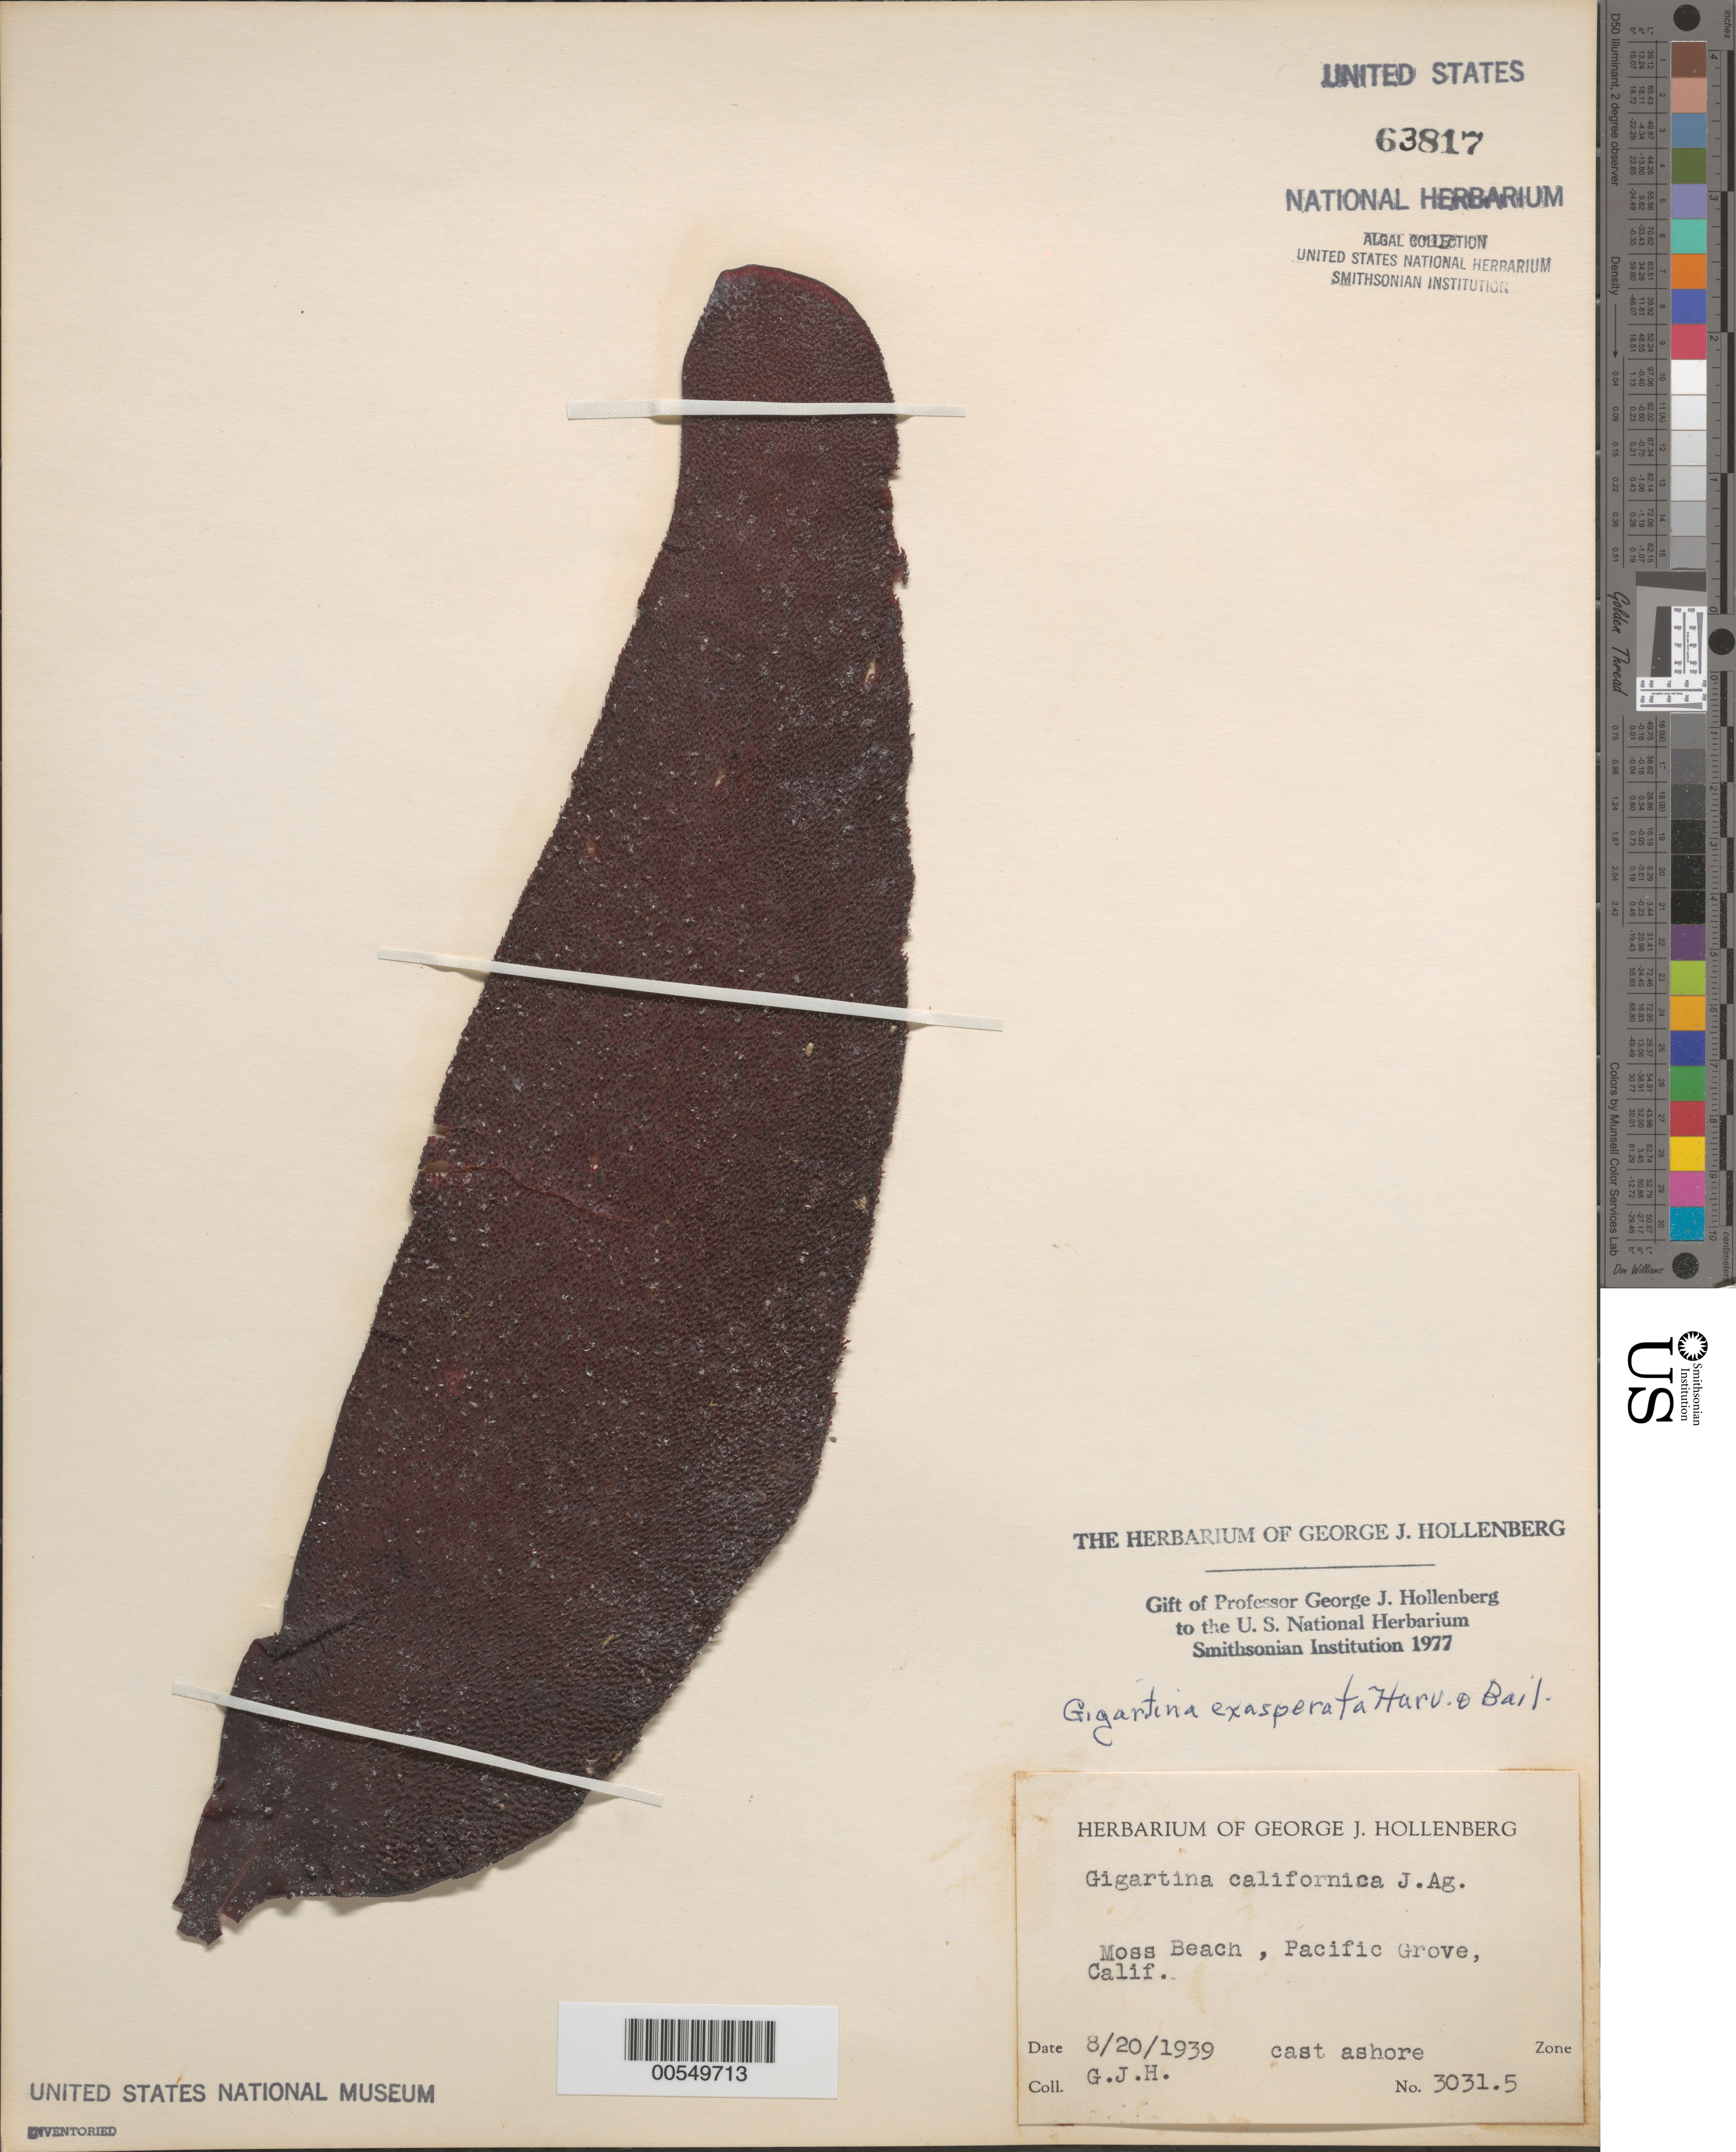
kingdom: Plantae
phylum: Rhodophyta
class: Florideophyceae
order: Gigartinales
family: Gigartinaceae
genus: Chondracanthus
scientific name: Chondracanthus exasperatus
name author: (Harv. & J. Bailey) J.R. Hughey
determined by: Algae name updating Project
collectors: G. Hollenberg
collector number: GJH 3031.5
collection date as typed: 20 Aug 1939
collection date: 1939-08-20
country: United States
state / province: California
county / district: Monterey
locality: Moss Beach, Pacific Grove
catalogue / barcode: US 63817